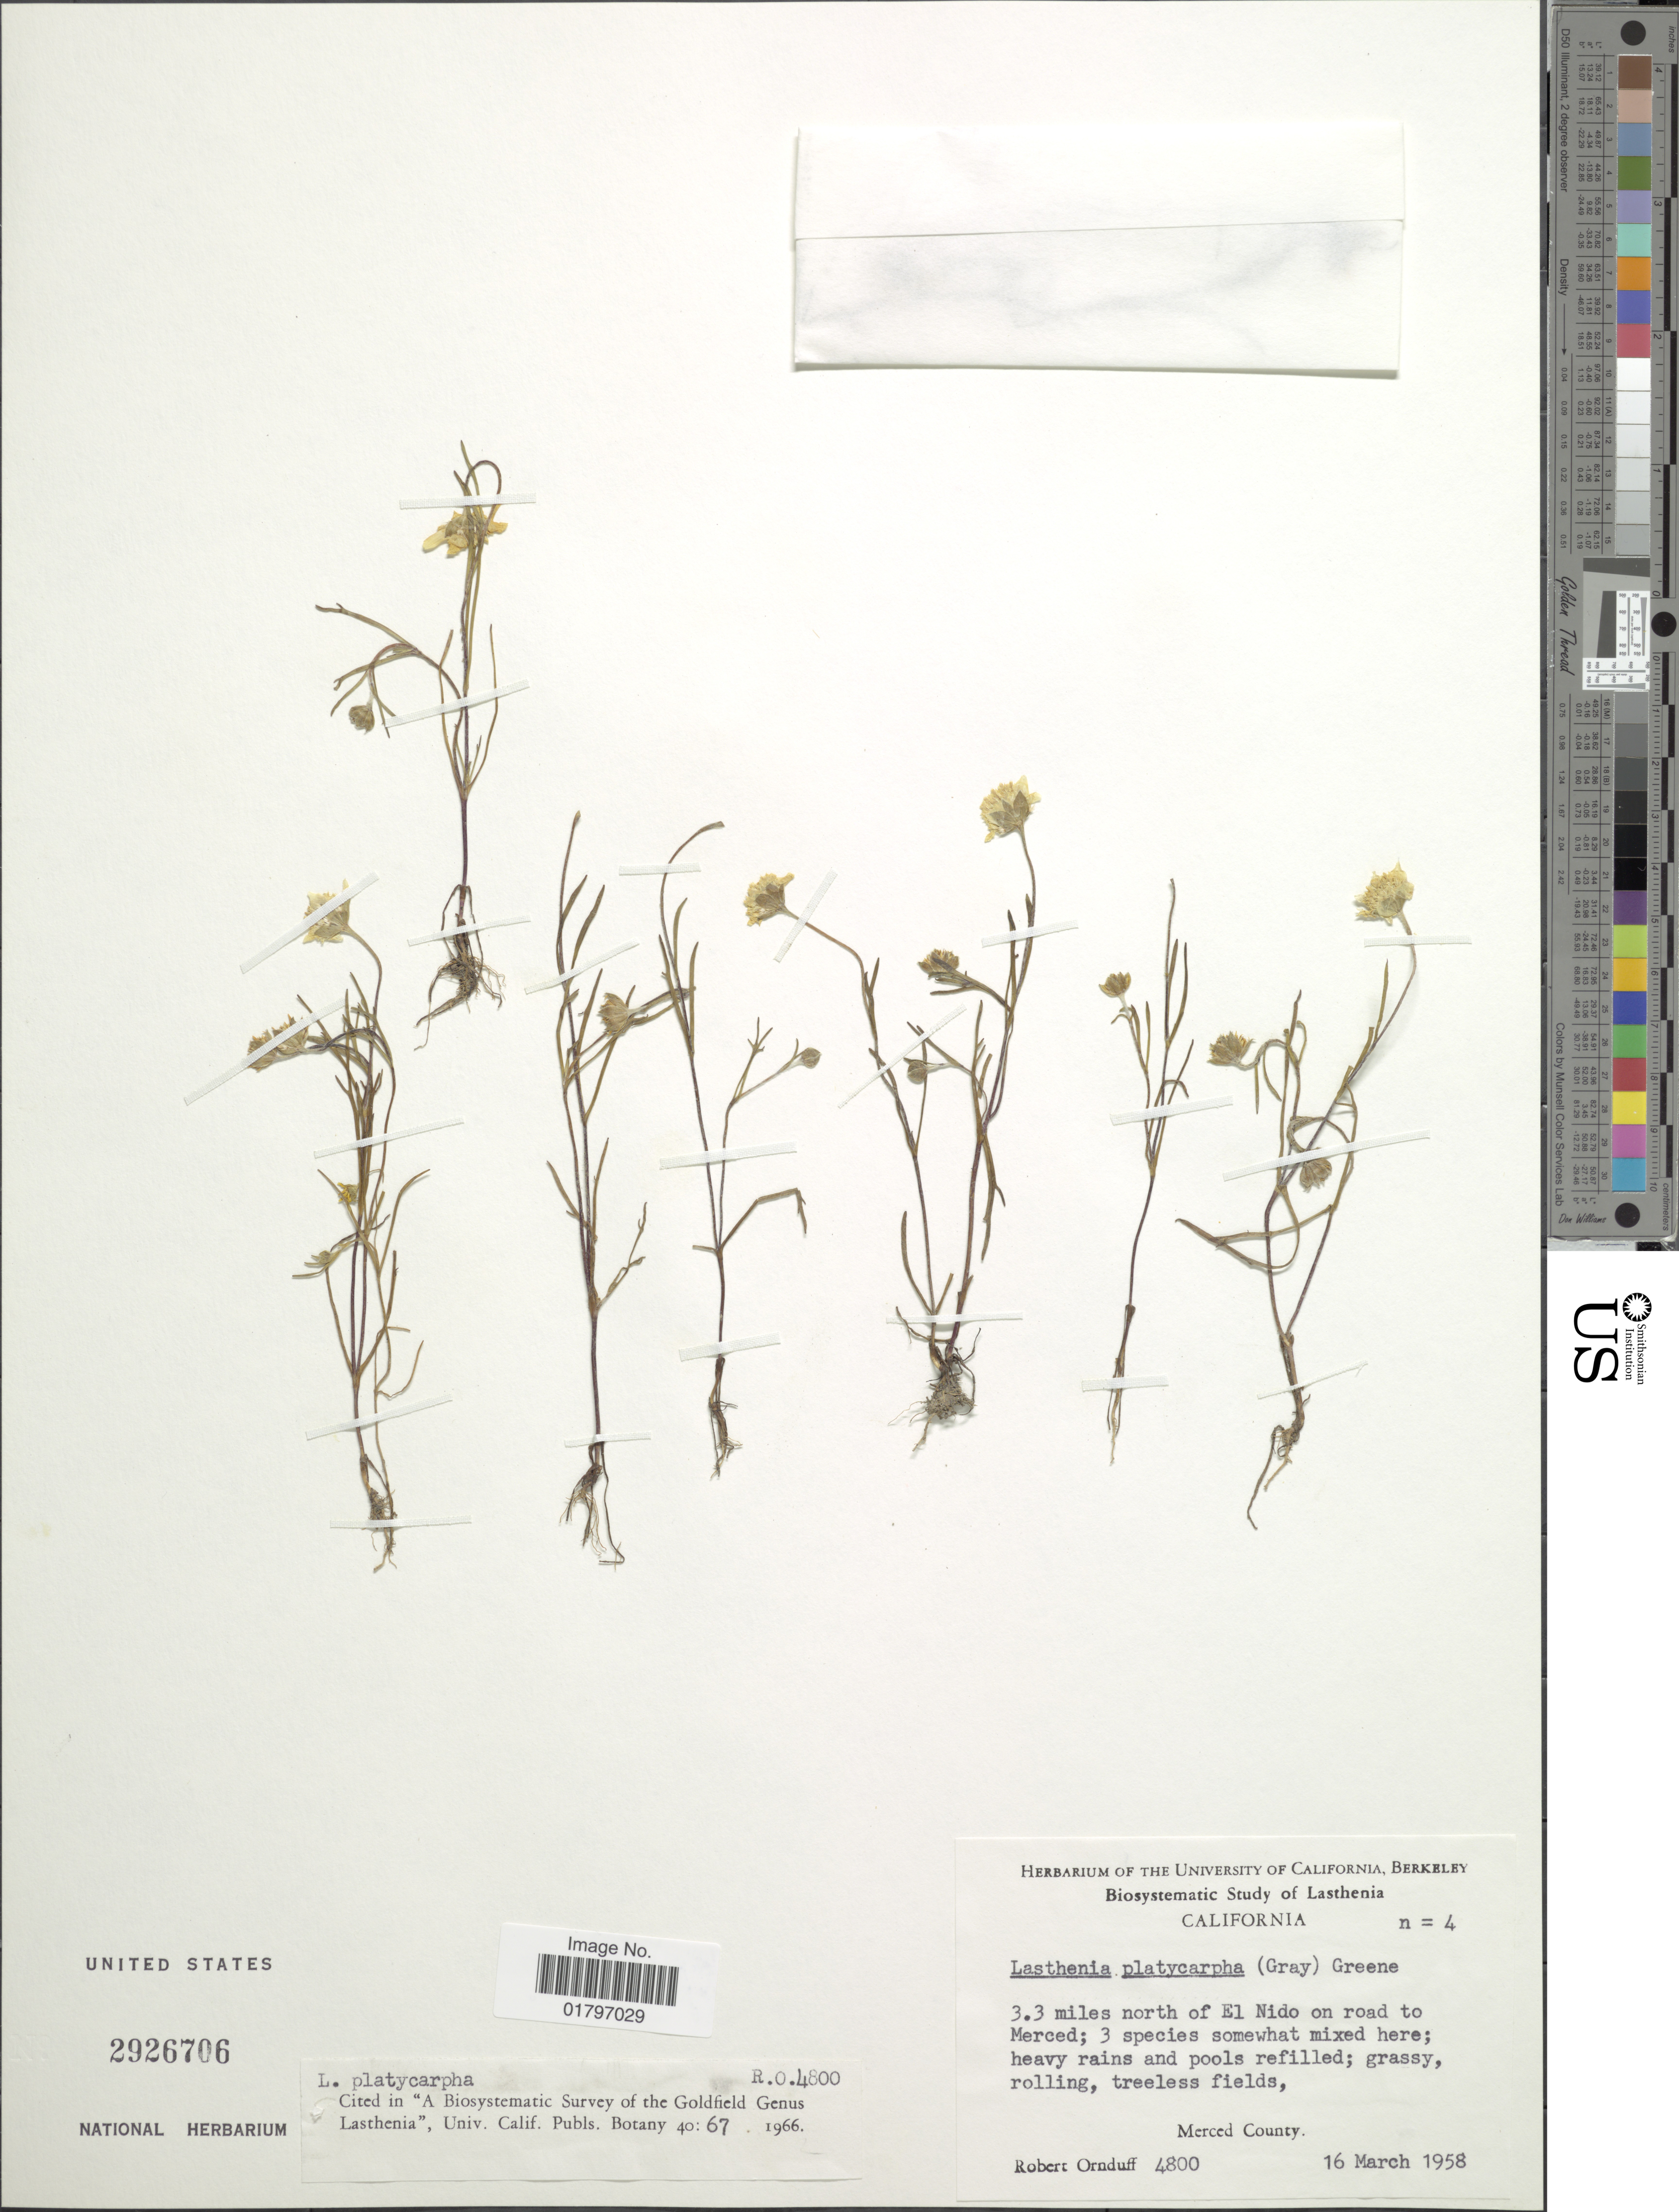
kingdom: Plantae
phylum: Tracheophyta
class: Magnoliopsida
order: Asterales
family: Asteraceae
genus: Lasthenia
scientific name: Lasthenia platycarpha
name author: (A. Gray) Greene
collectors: R. Ornduff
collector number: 4800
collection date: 1958-03-16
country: United States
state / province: California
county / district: Merced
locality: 3.3 miles north of El Nido on road to Merced. Merced County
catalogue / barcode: US 2926706